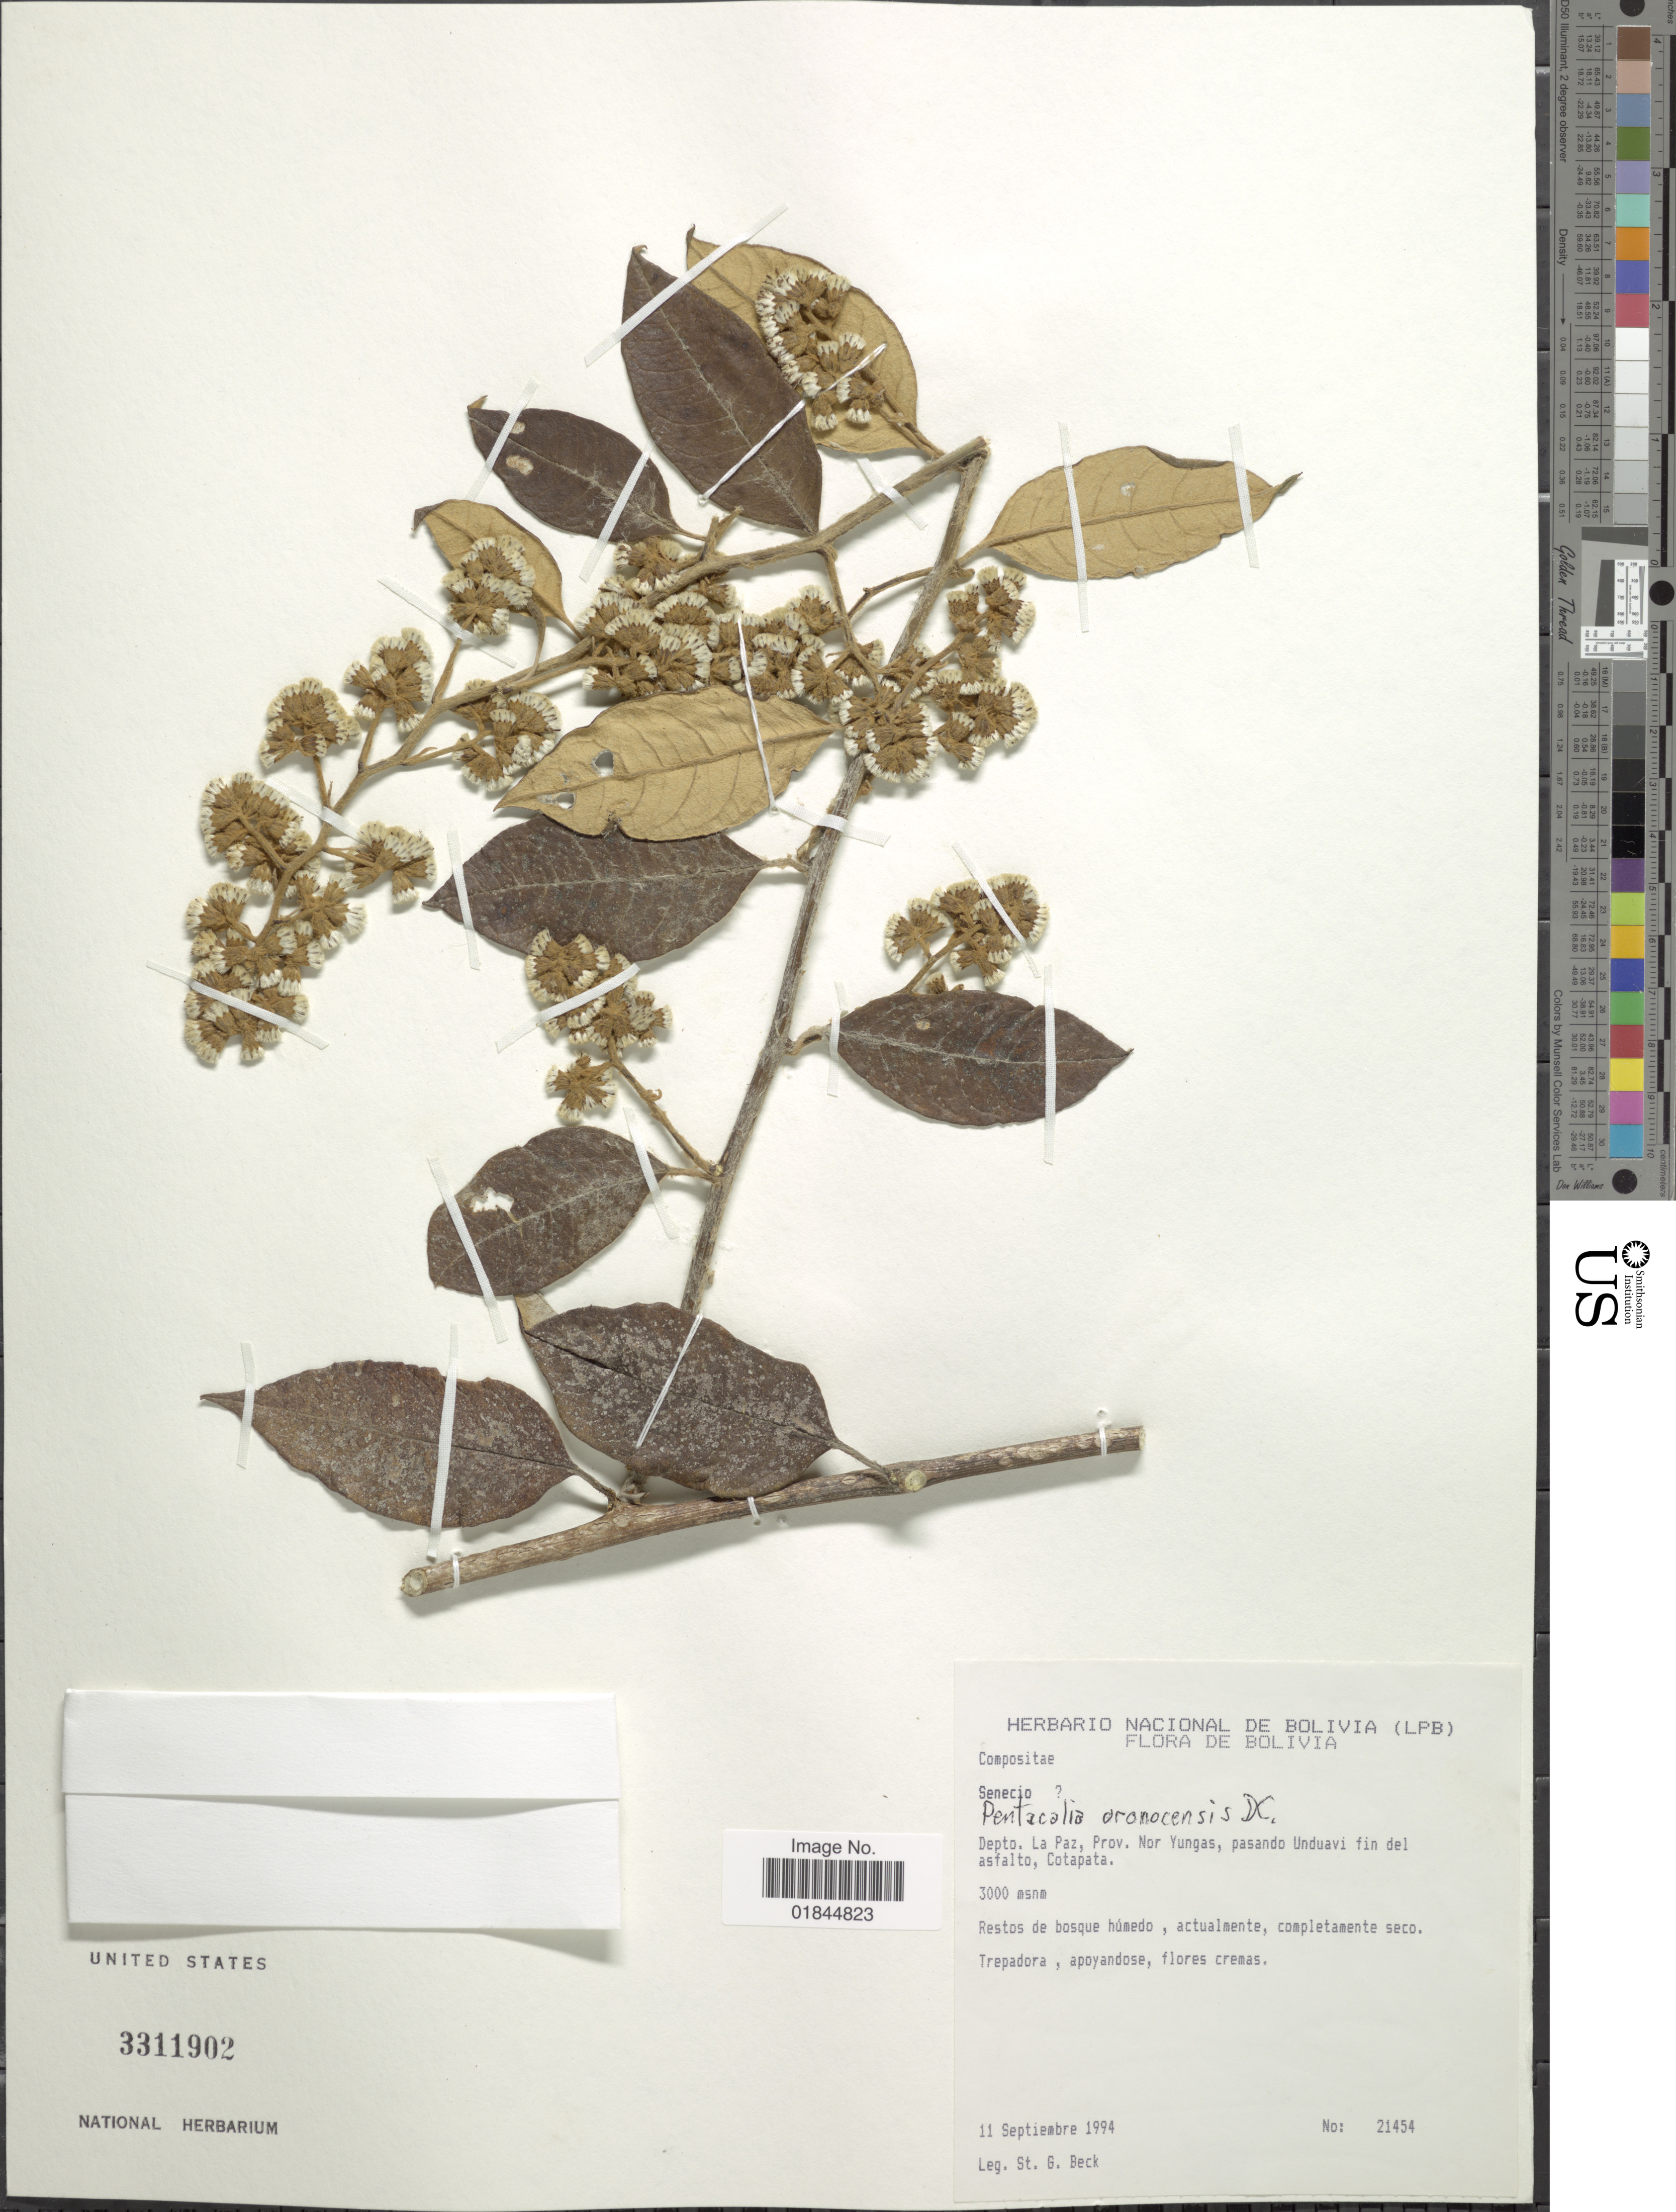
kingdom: Plantae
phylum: Tracheophyta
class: Magnoliopsida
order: Asterales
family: Asteraceae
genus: Pentacalia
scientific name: Pentacalia oronocensis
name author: (DC.) Cuatrec.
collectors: S. G. Beck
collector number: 21454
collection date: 1994-09-11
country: Bolivia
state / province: La Paz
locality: Depto. La Paz, Prov. Nor Yungas, pasando unduavi fin del asfalto, Cotapata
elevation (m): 3000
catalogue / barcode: US 3311902